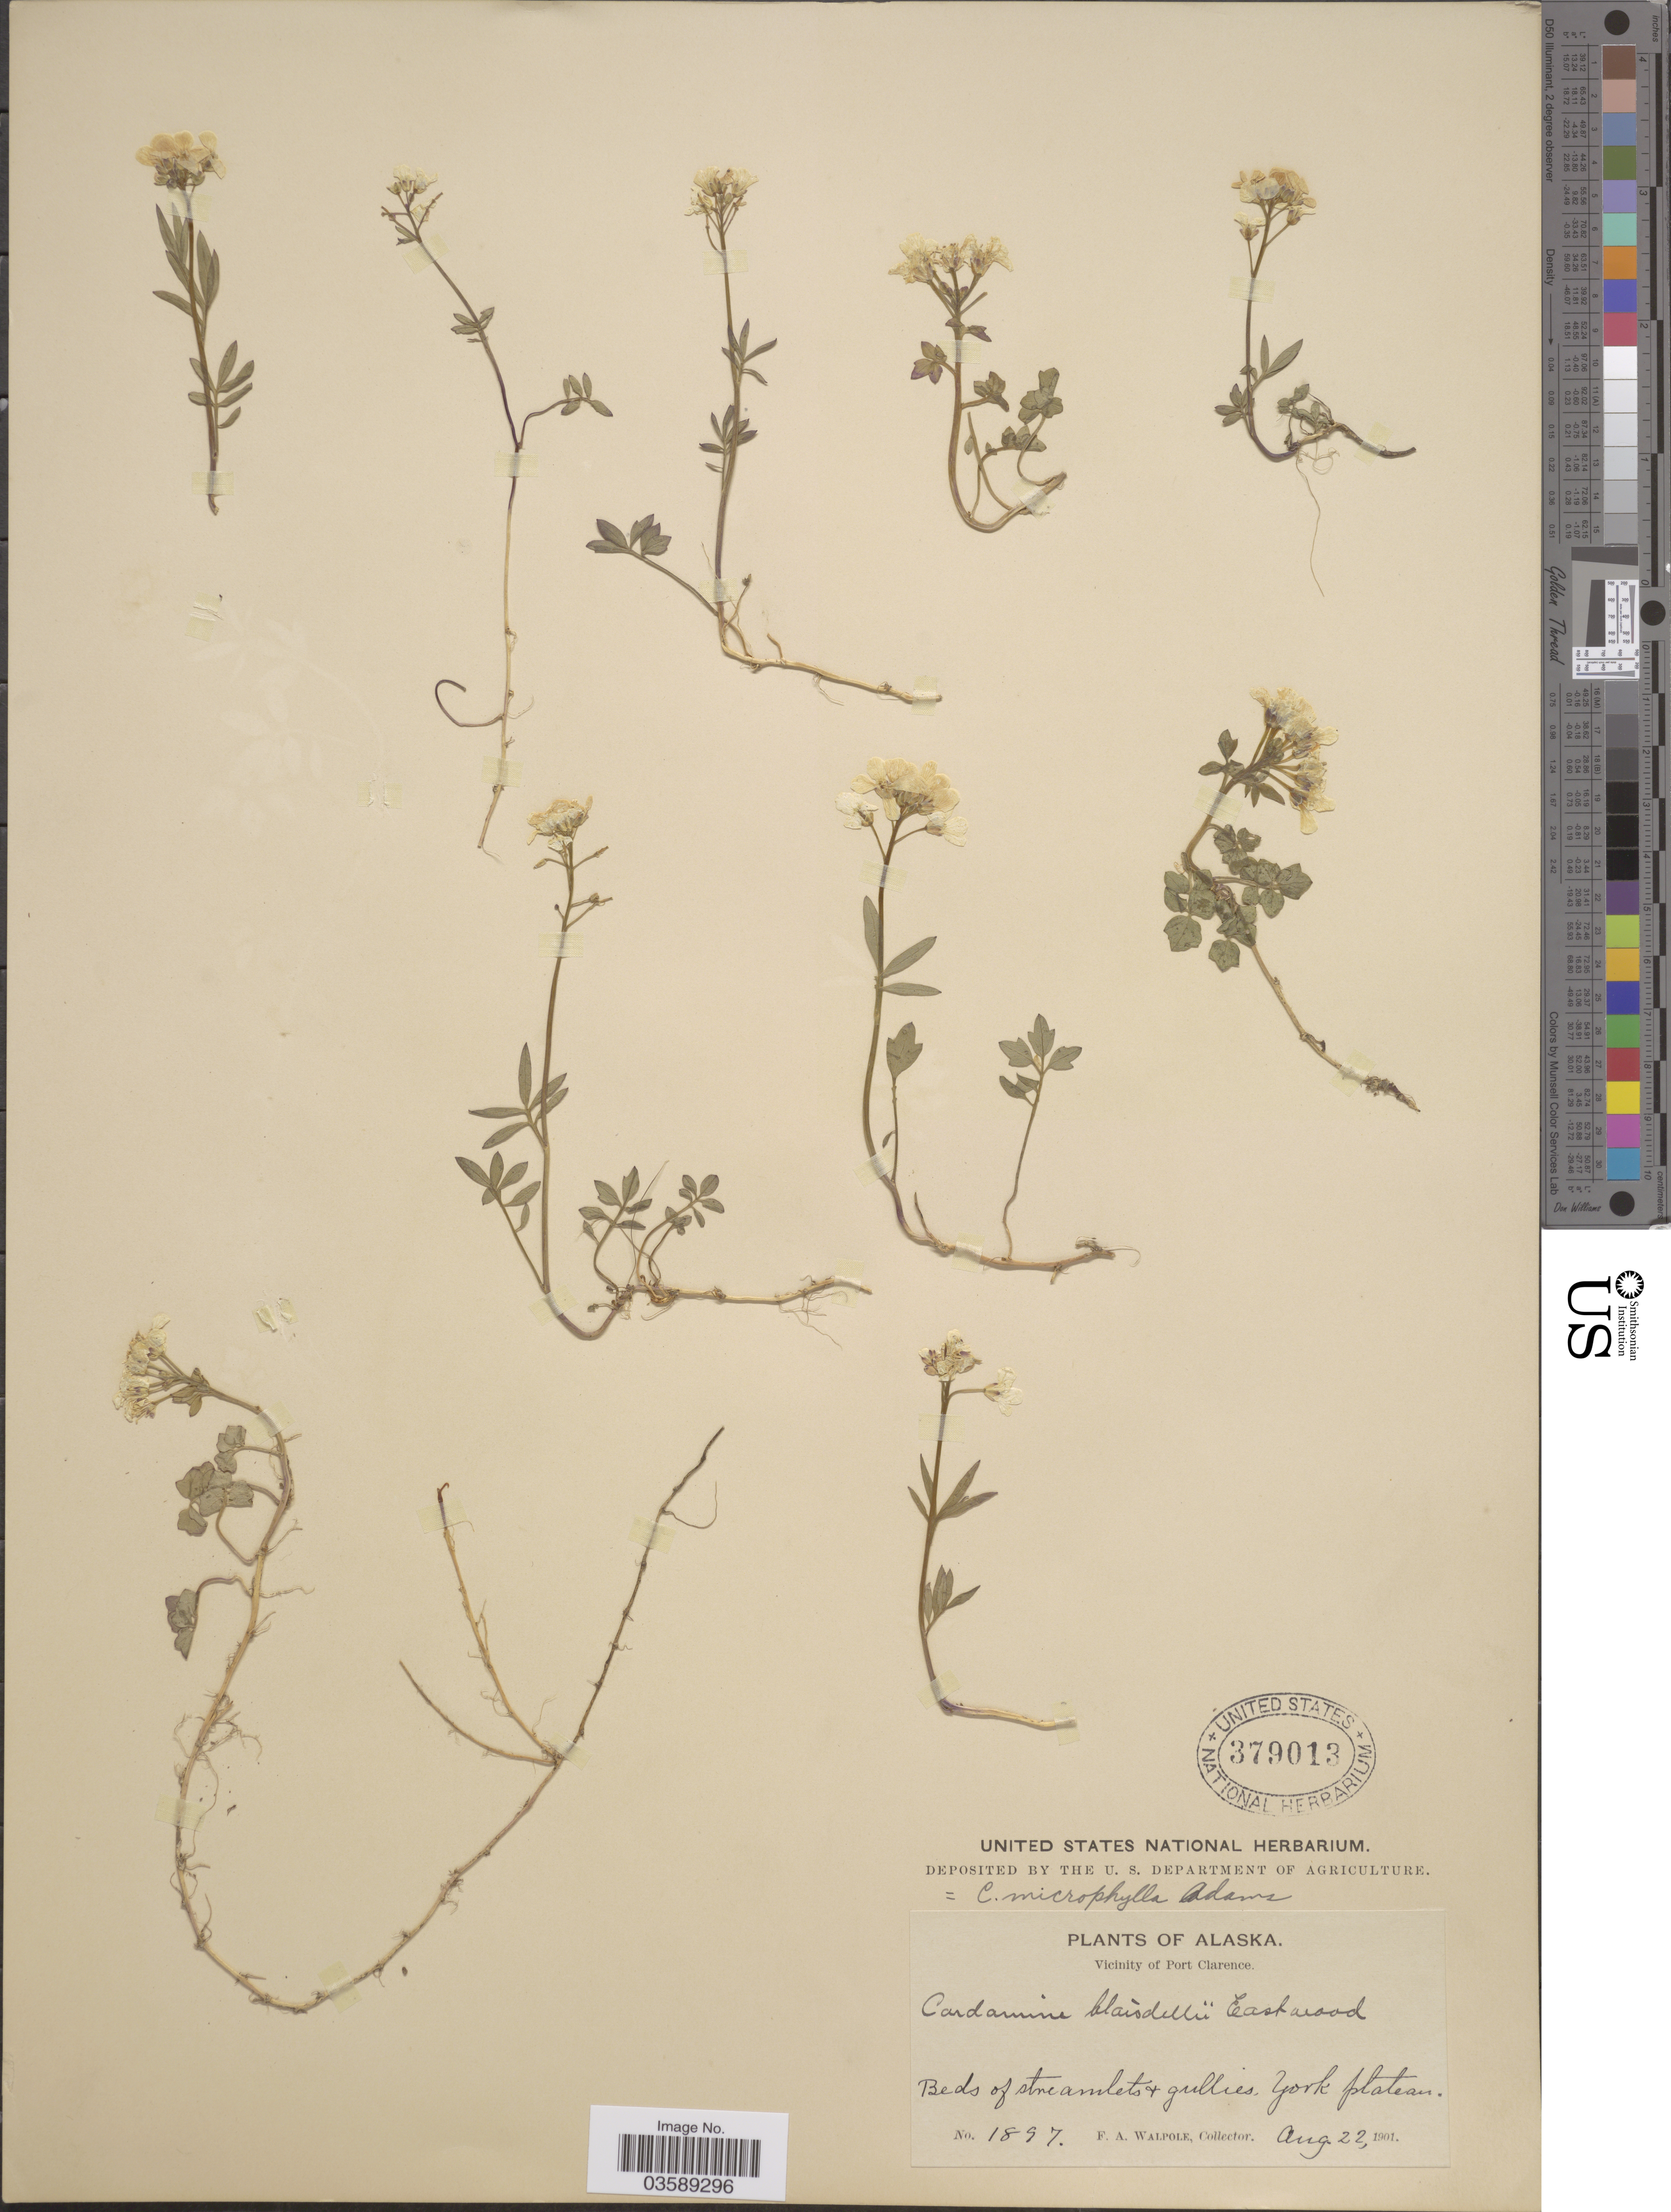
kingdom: Plantae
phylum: Tracheophyta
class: Magnoliopsida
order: Brassicales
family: Brassicaceae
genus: Cardamine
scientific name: Cardamine microphylla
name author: Adams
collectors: F. Walpole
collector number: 1897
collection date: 1901-08-22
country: United States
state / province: Alaska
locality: Vicinity of Port Clarence. Beds of streamlets + gullies, York plateau.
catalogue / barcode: US 379013